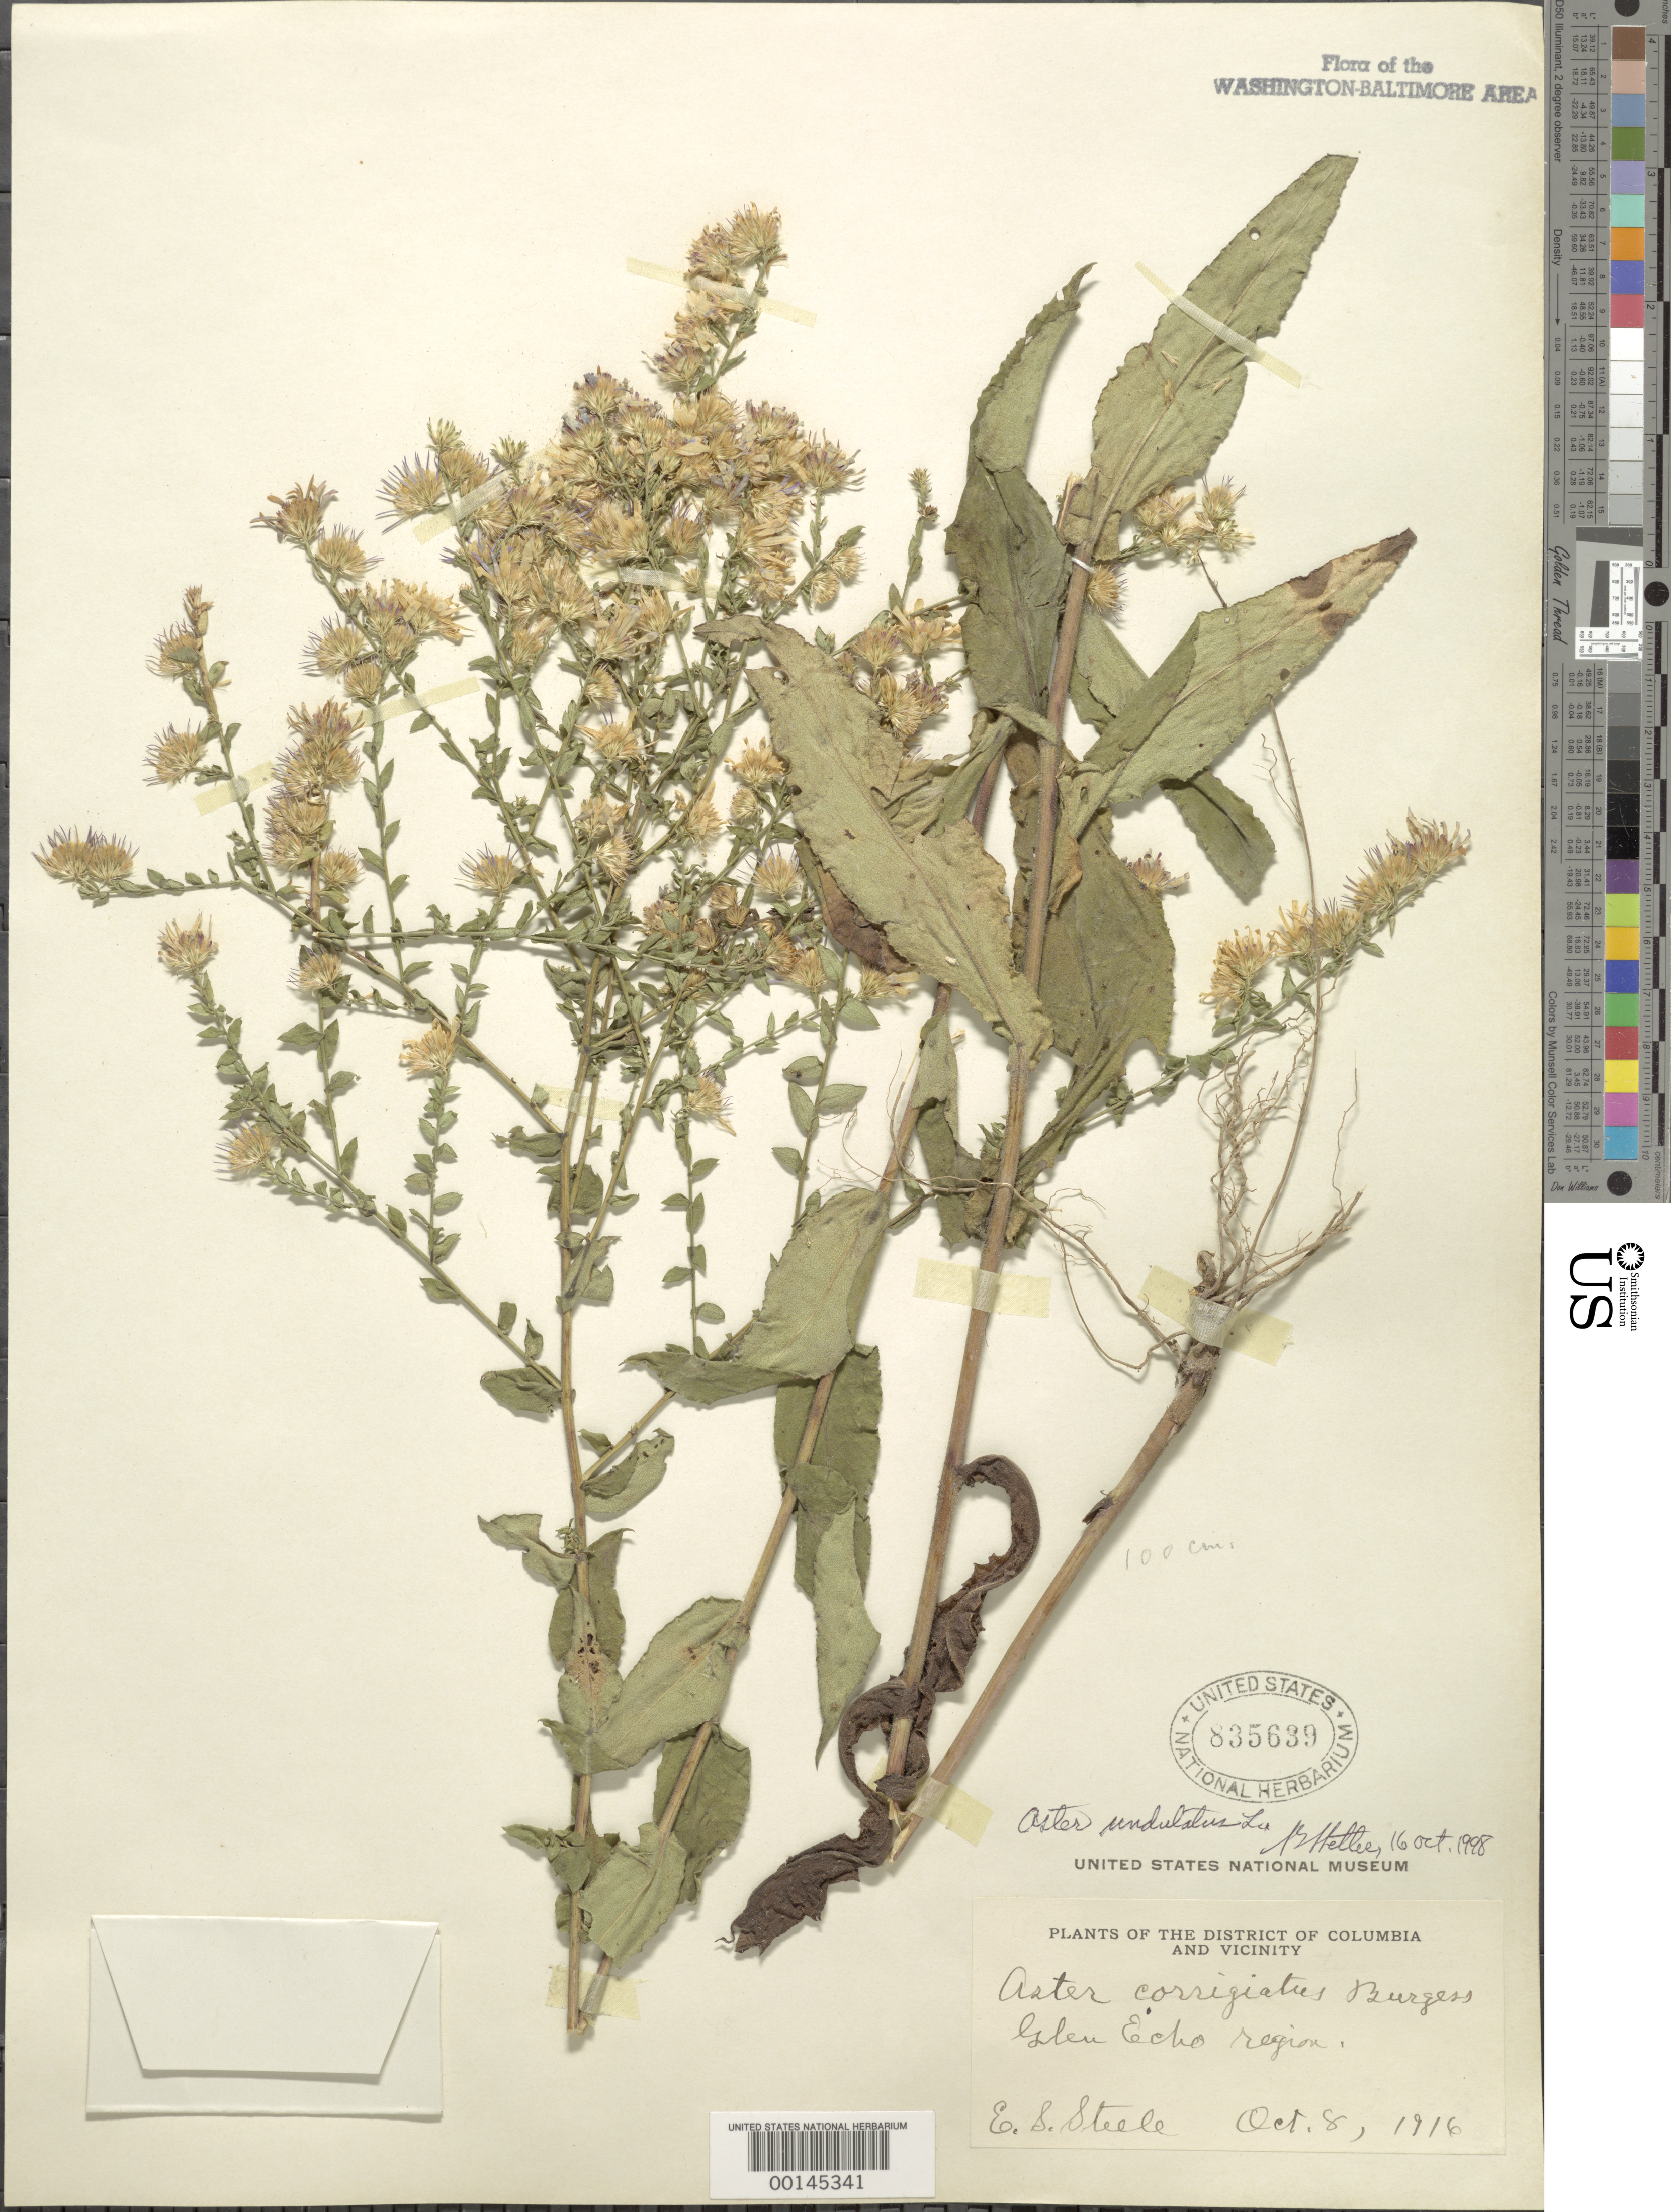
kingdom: Plantae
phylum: Tracheophyta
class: Magnoliopsida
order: Asterales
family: Asteraceae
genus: Symphyotrichum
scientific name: Symphyotrichum undulatum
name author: (L.) G.L. Nesom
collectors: E. Steele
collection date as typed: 08 Oct 1916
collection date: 1916-10-08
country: United States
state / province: Maryland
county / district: Montgomery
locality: Glen Echo Region C. & O. Canal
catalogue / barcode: US 835639